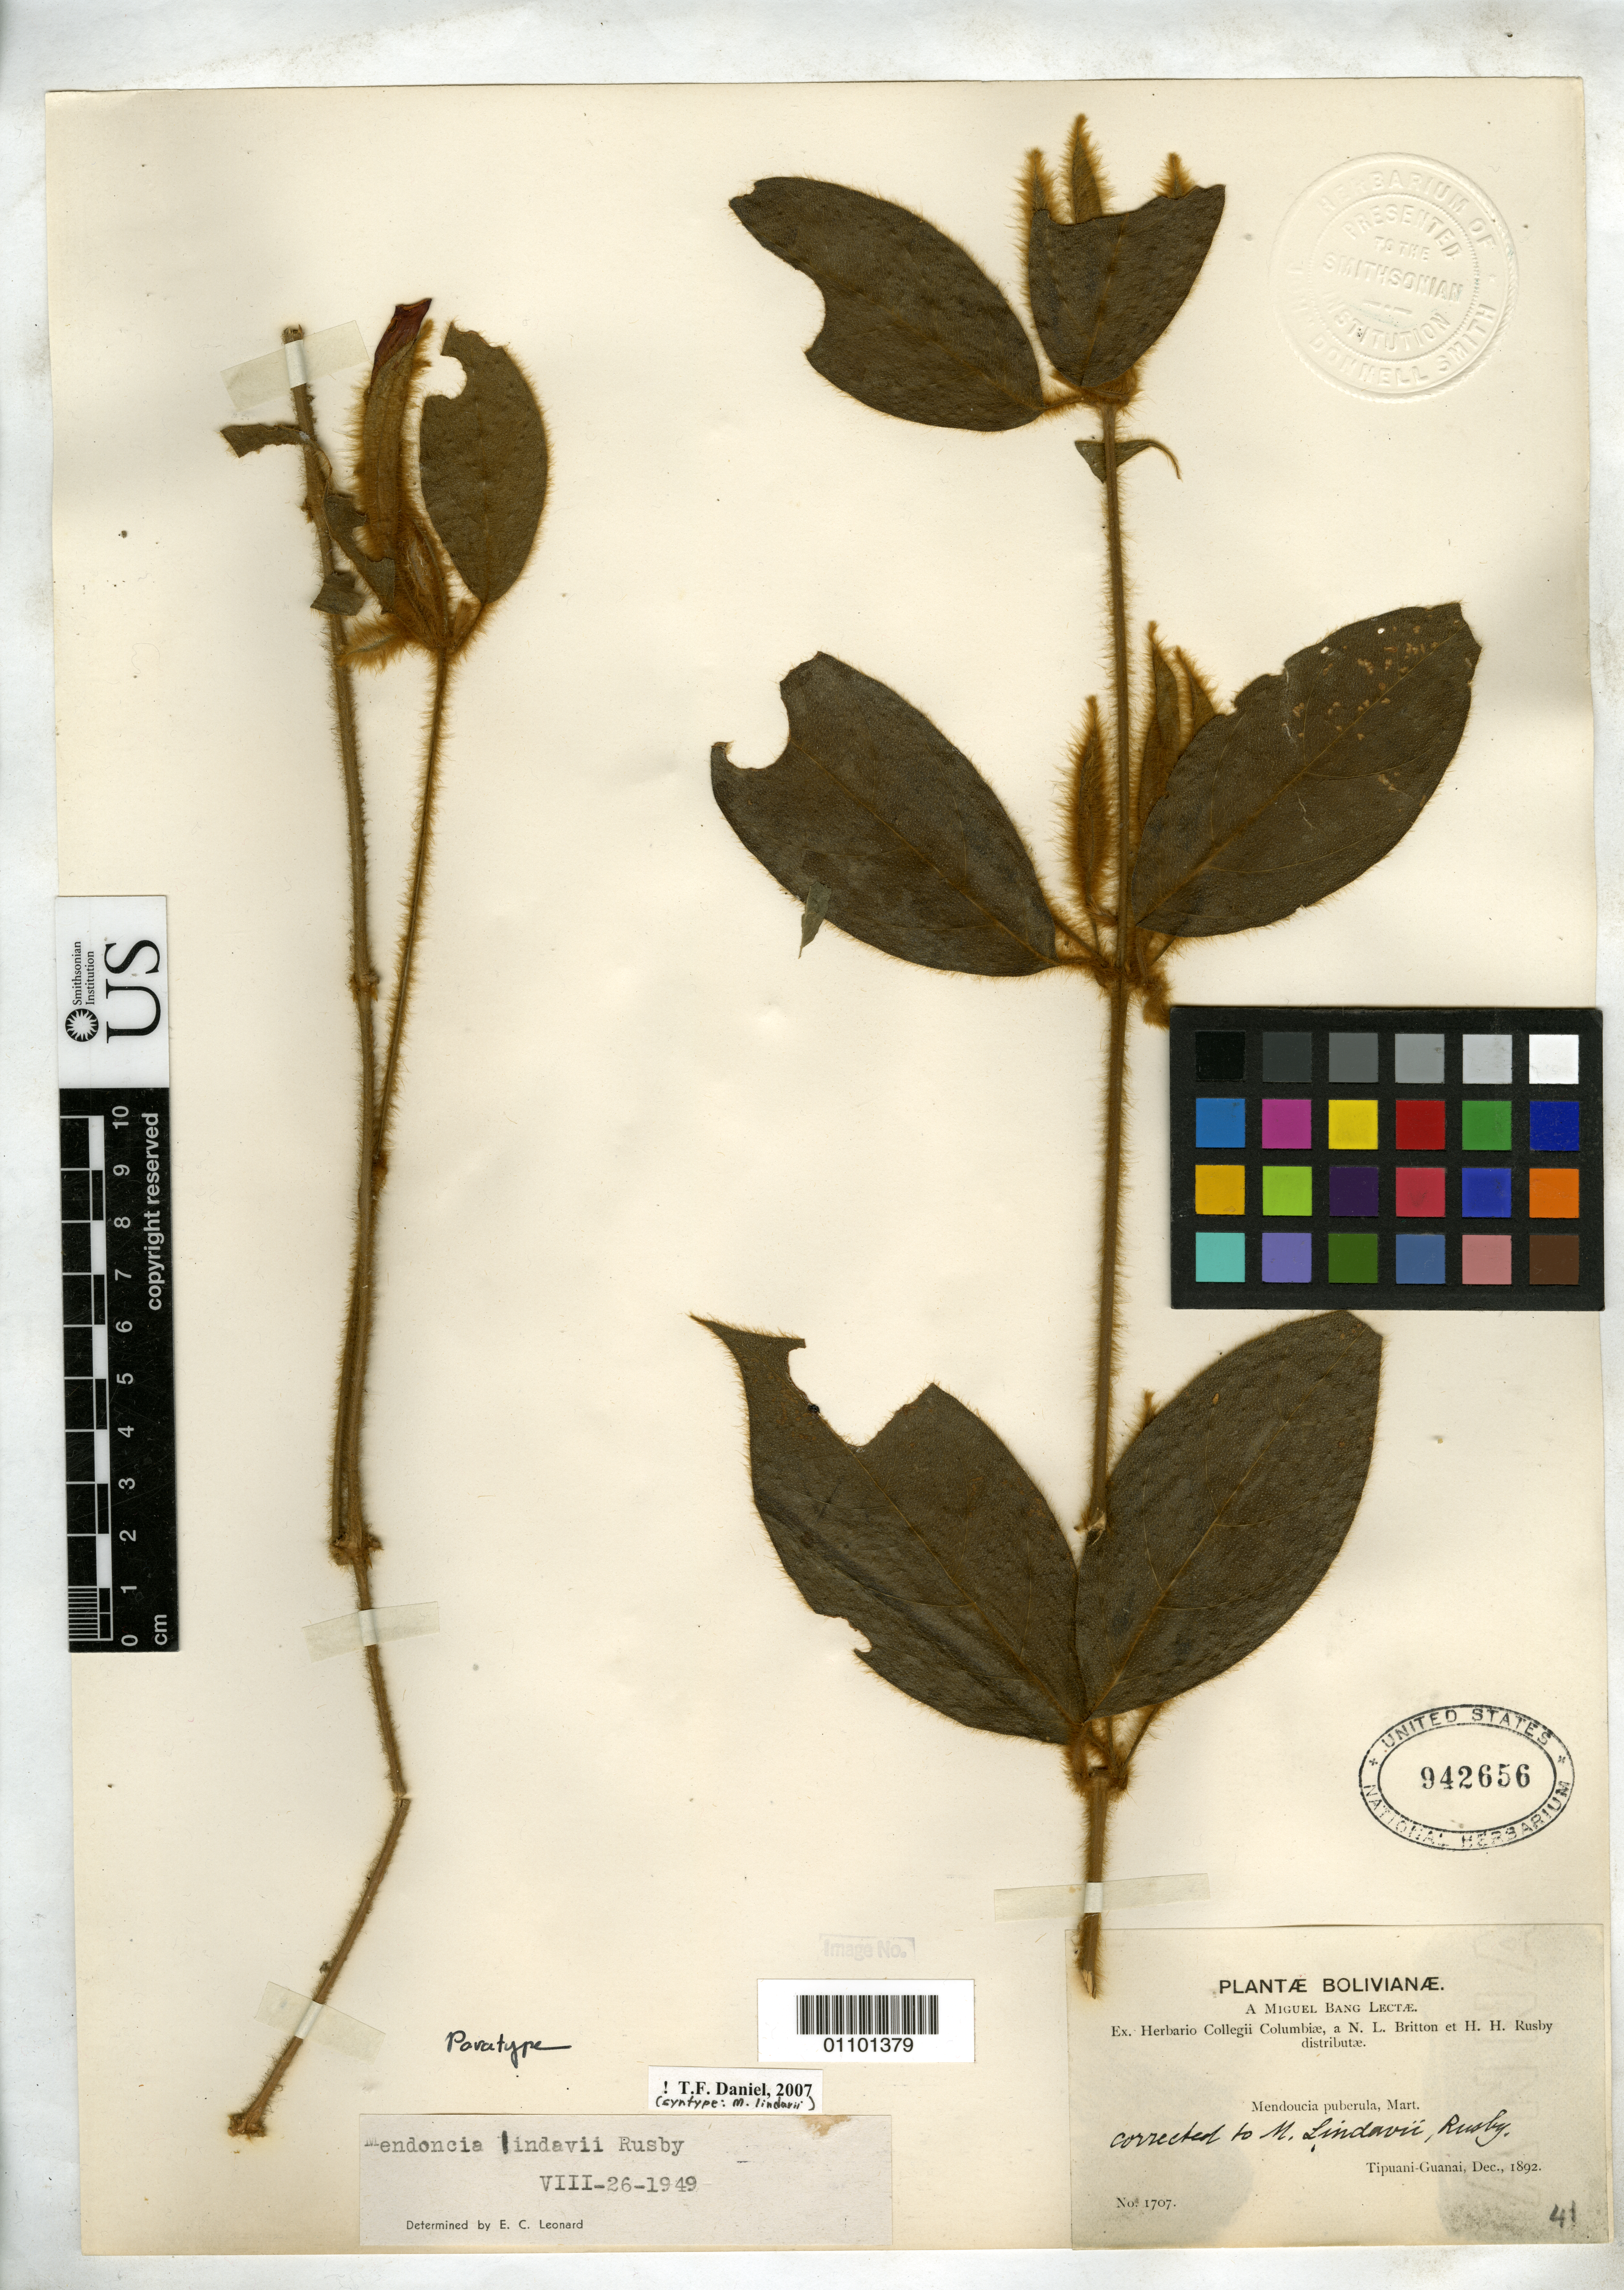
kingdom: Plantae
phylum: Tracheophyta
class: Magnoliopsida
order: Lamiales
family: Acanthaceae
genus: Mendoncia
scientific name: Mendoncia lindavii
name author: Rusby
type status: Syntype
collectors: M. Bang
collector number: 1707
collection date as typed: Dec 1892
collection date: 1892-12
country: Bolivia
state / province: La Paz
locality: Tipuani-Guanai.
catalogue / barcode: US 942656